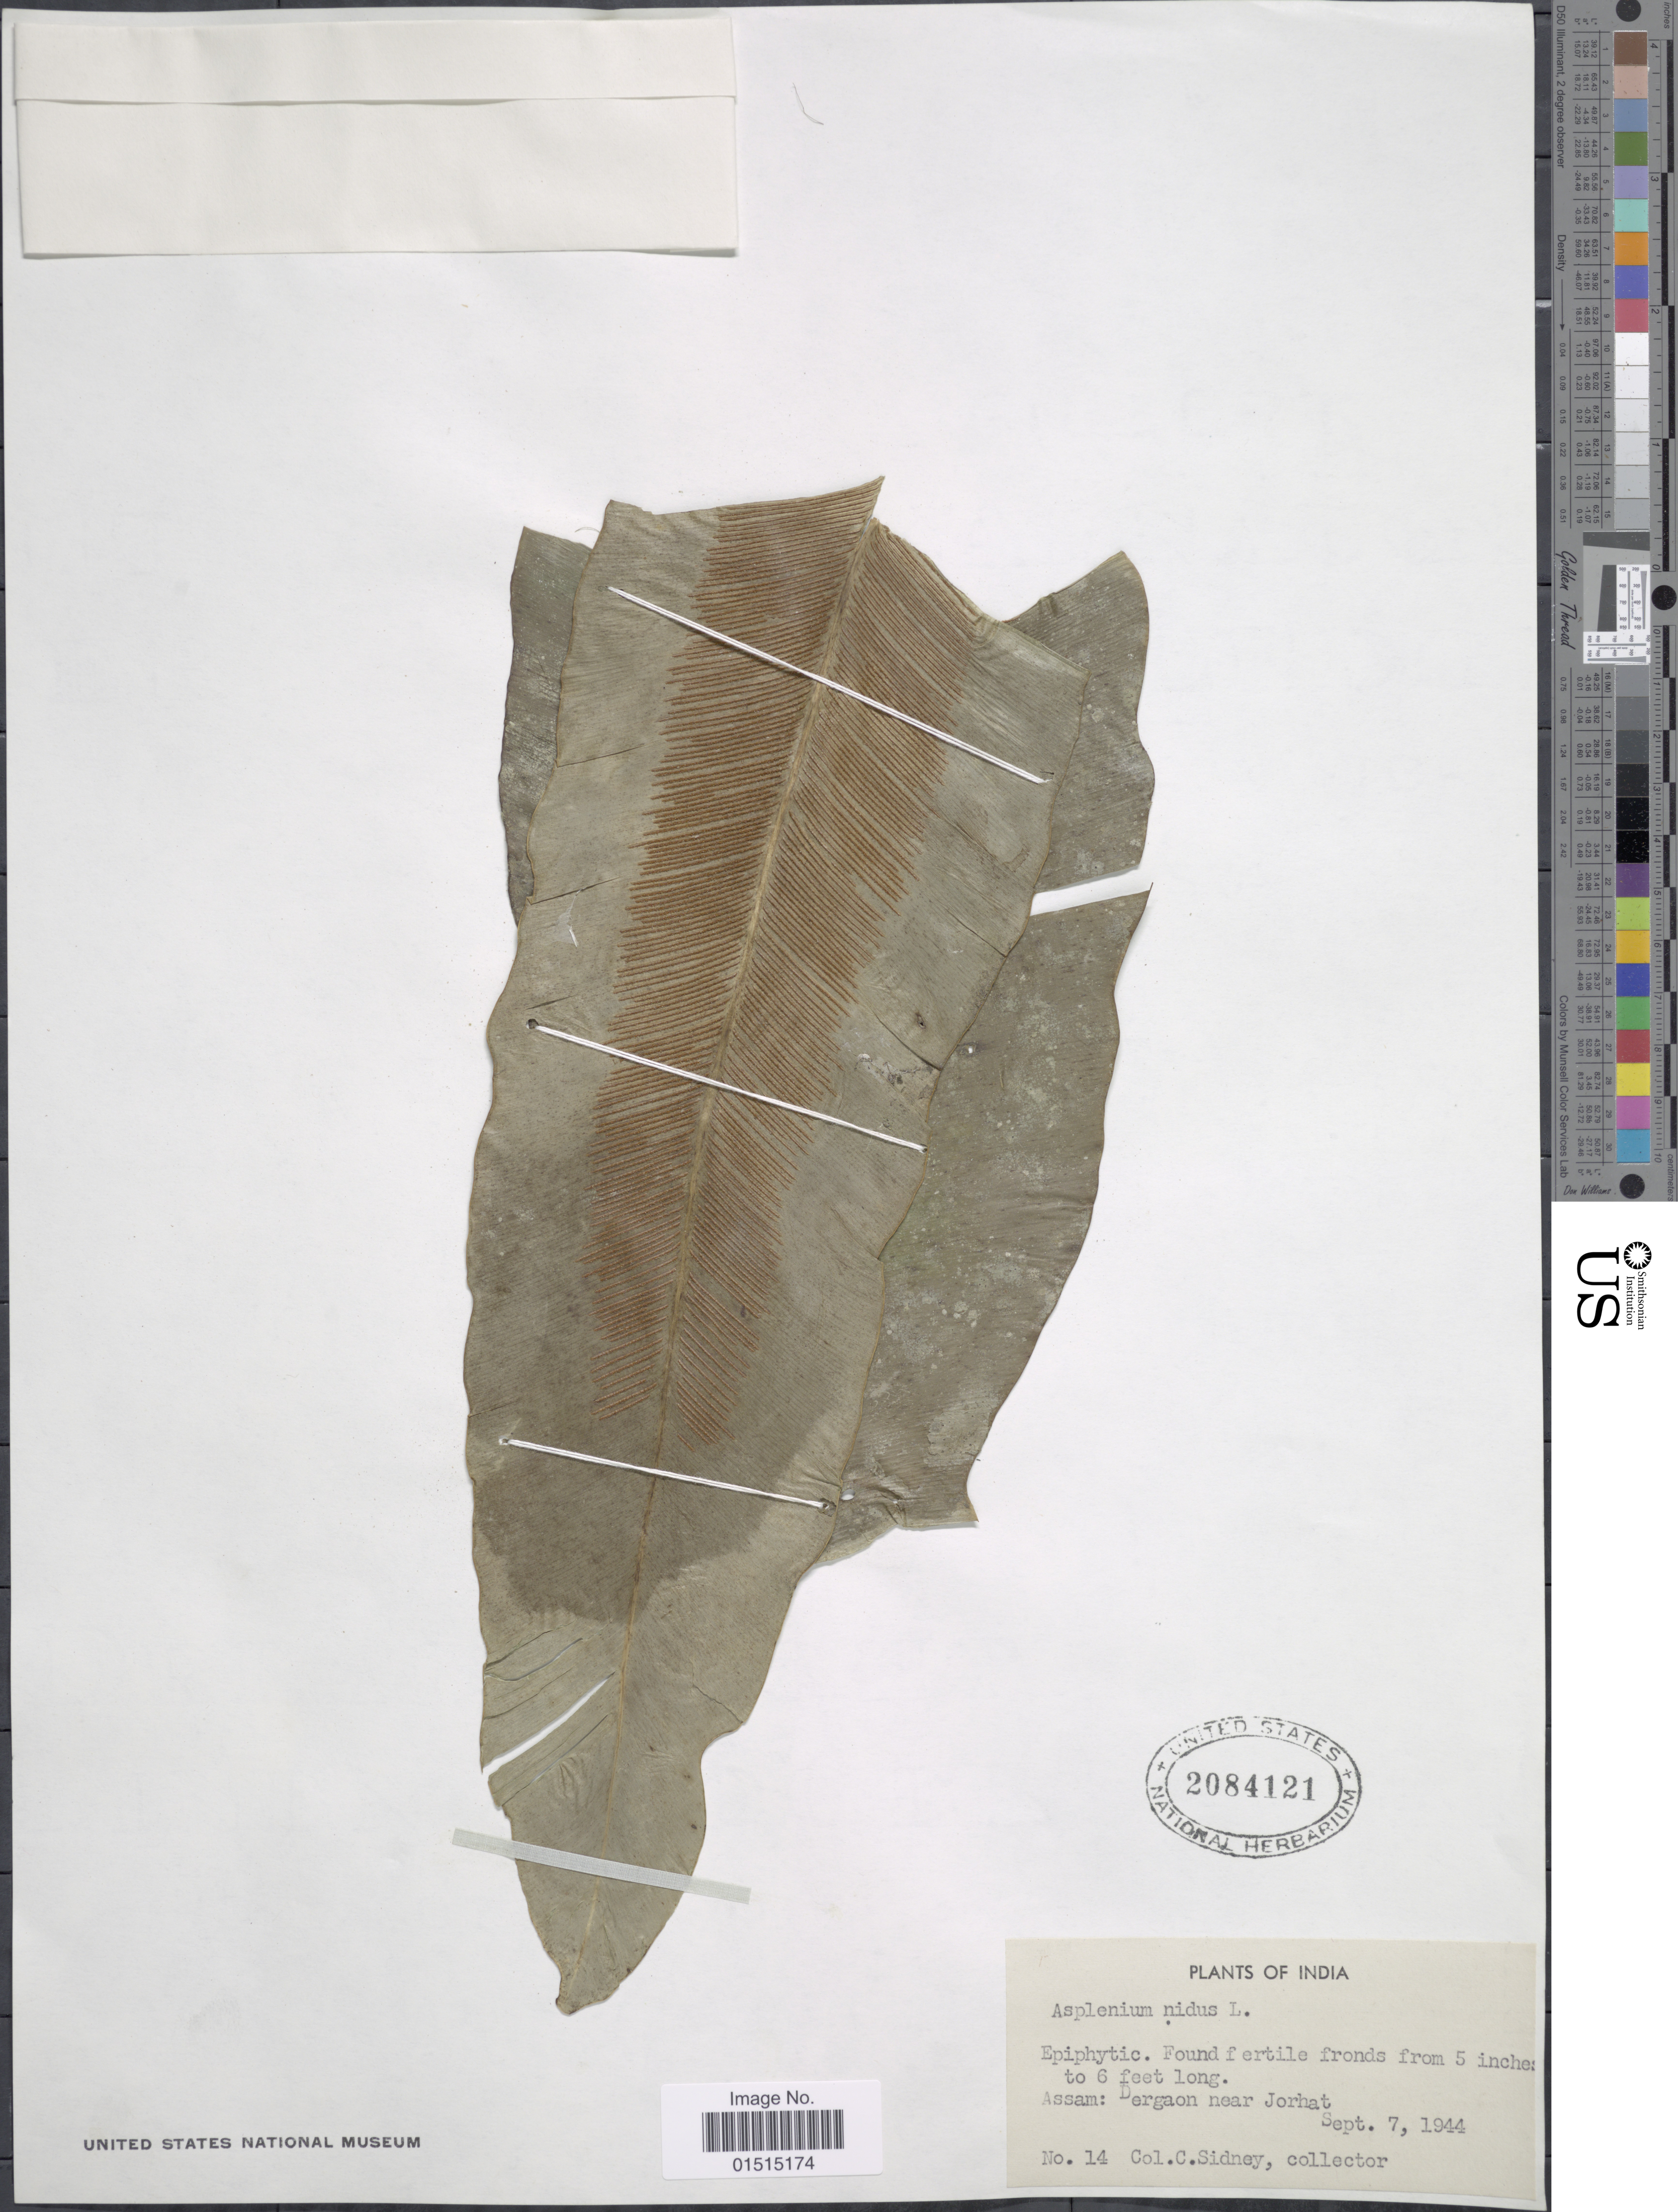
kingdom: Plantae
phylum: Tracheophyta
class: Polypodiopsida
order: Polypodiales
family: Aspleniaceae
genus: Asplenium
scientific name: Asplenium nidus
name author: L.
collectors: C. Sidney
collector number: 14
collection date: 1944-09-07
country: India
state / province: Assam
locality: Deargaon near Jorhat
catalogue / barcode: US 2084121